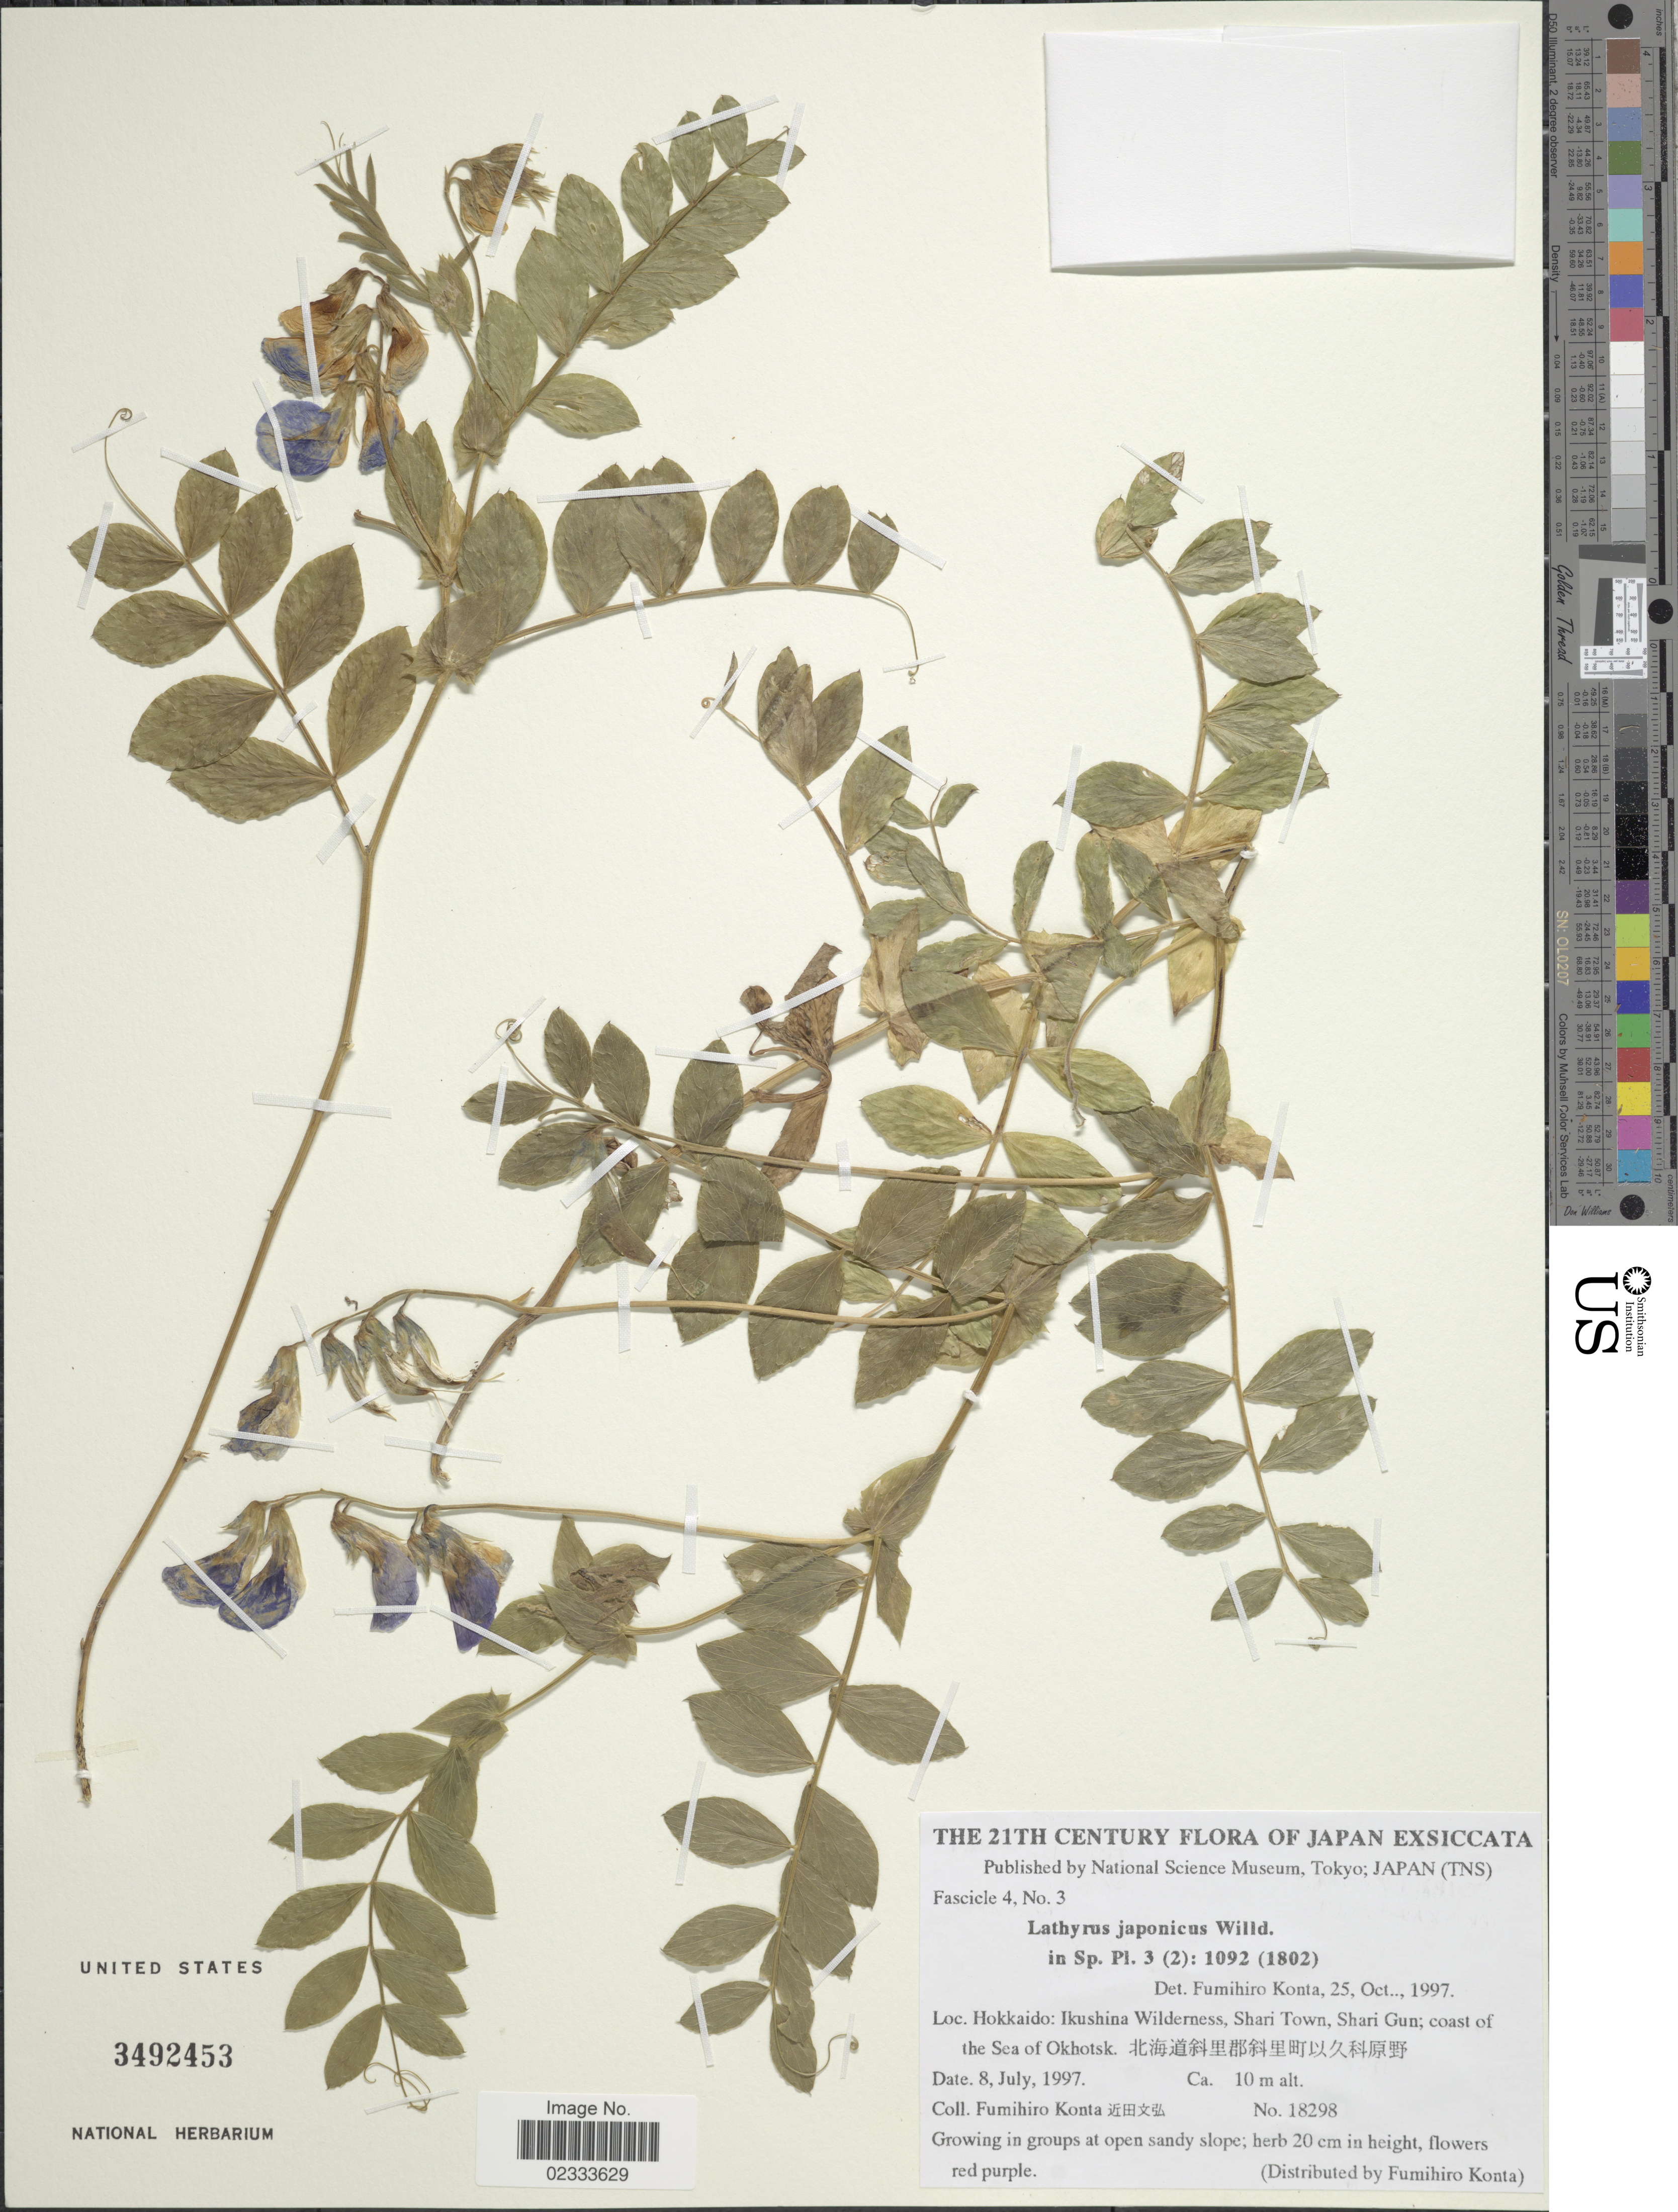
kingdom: Plantae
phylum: Tracheophyta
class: Magnoliopsida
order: Fabales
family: Fabaceae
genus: Lathyrus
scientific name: Lathyrus japonicus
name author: Willd.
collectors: F. Konta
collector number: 18298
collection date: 1997-07-08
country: Japan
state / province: Hokkaidō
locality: Ikushina Wilderness, Shari Town, Shari Gun; coast of the Sea of Okhotsk, in groups at open sandy slope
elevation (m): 10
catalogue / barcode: US 3492453